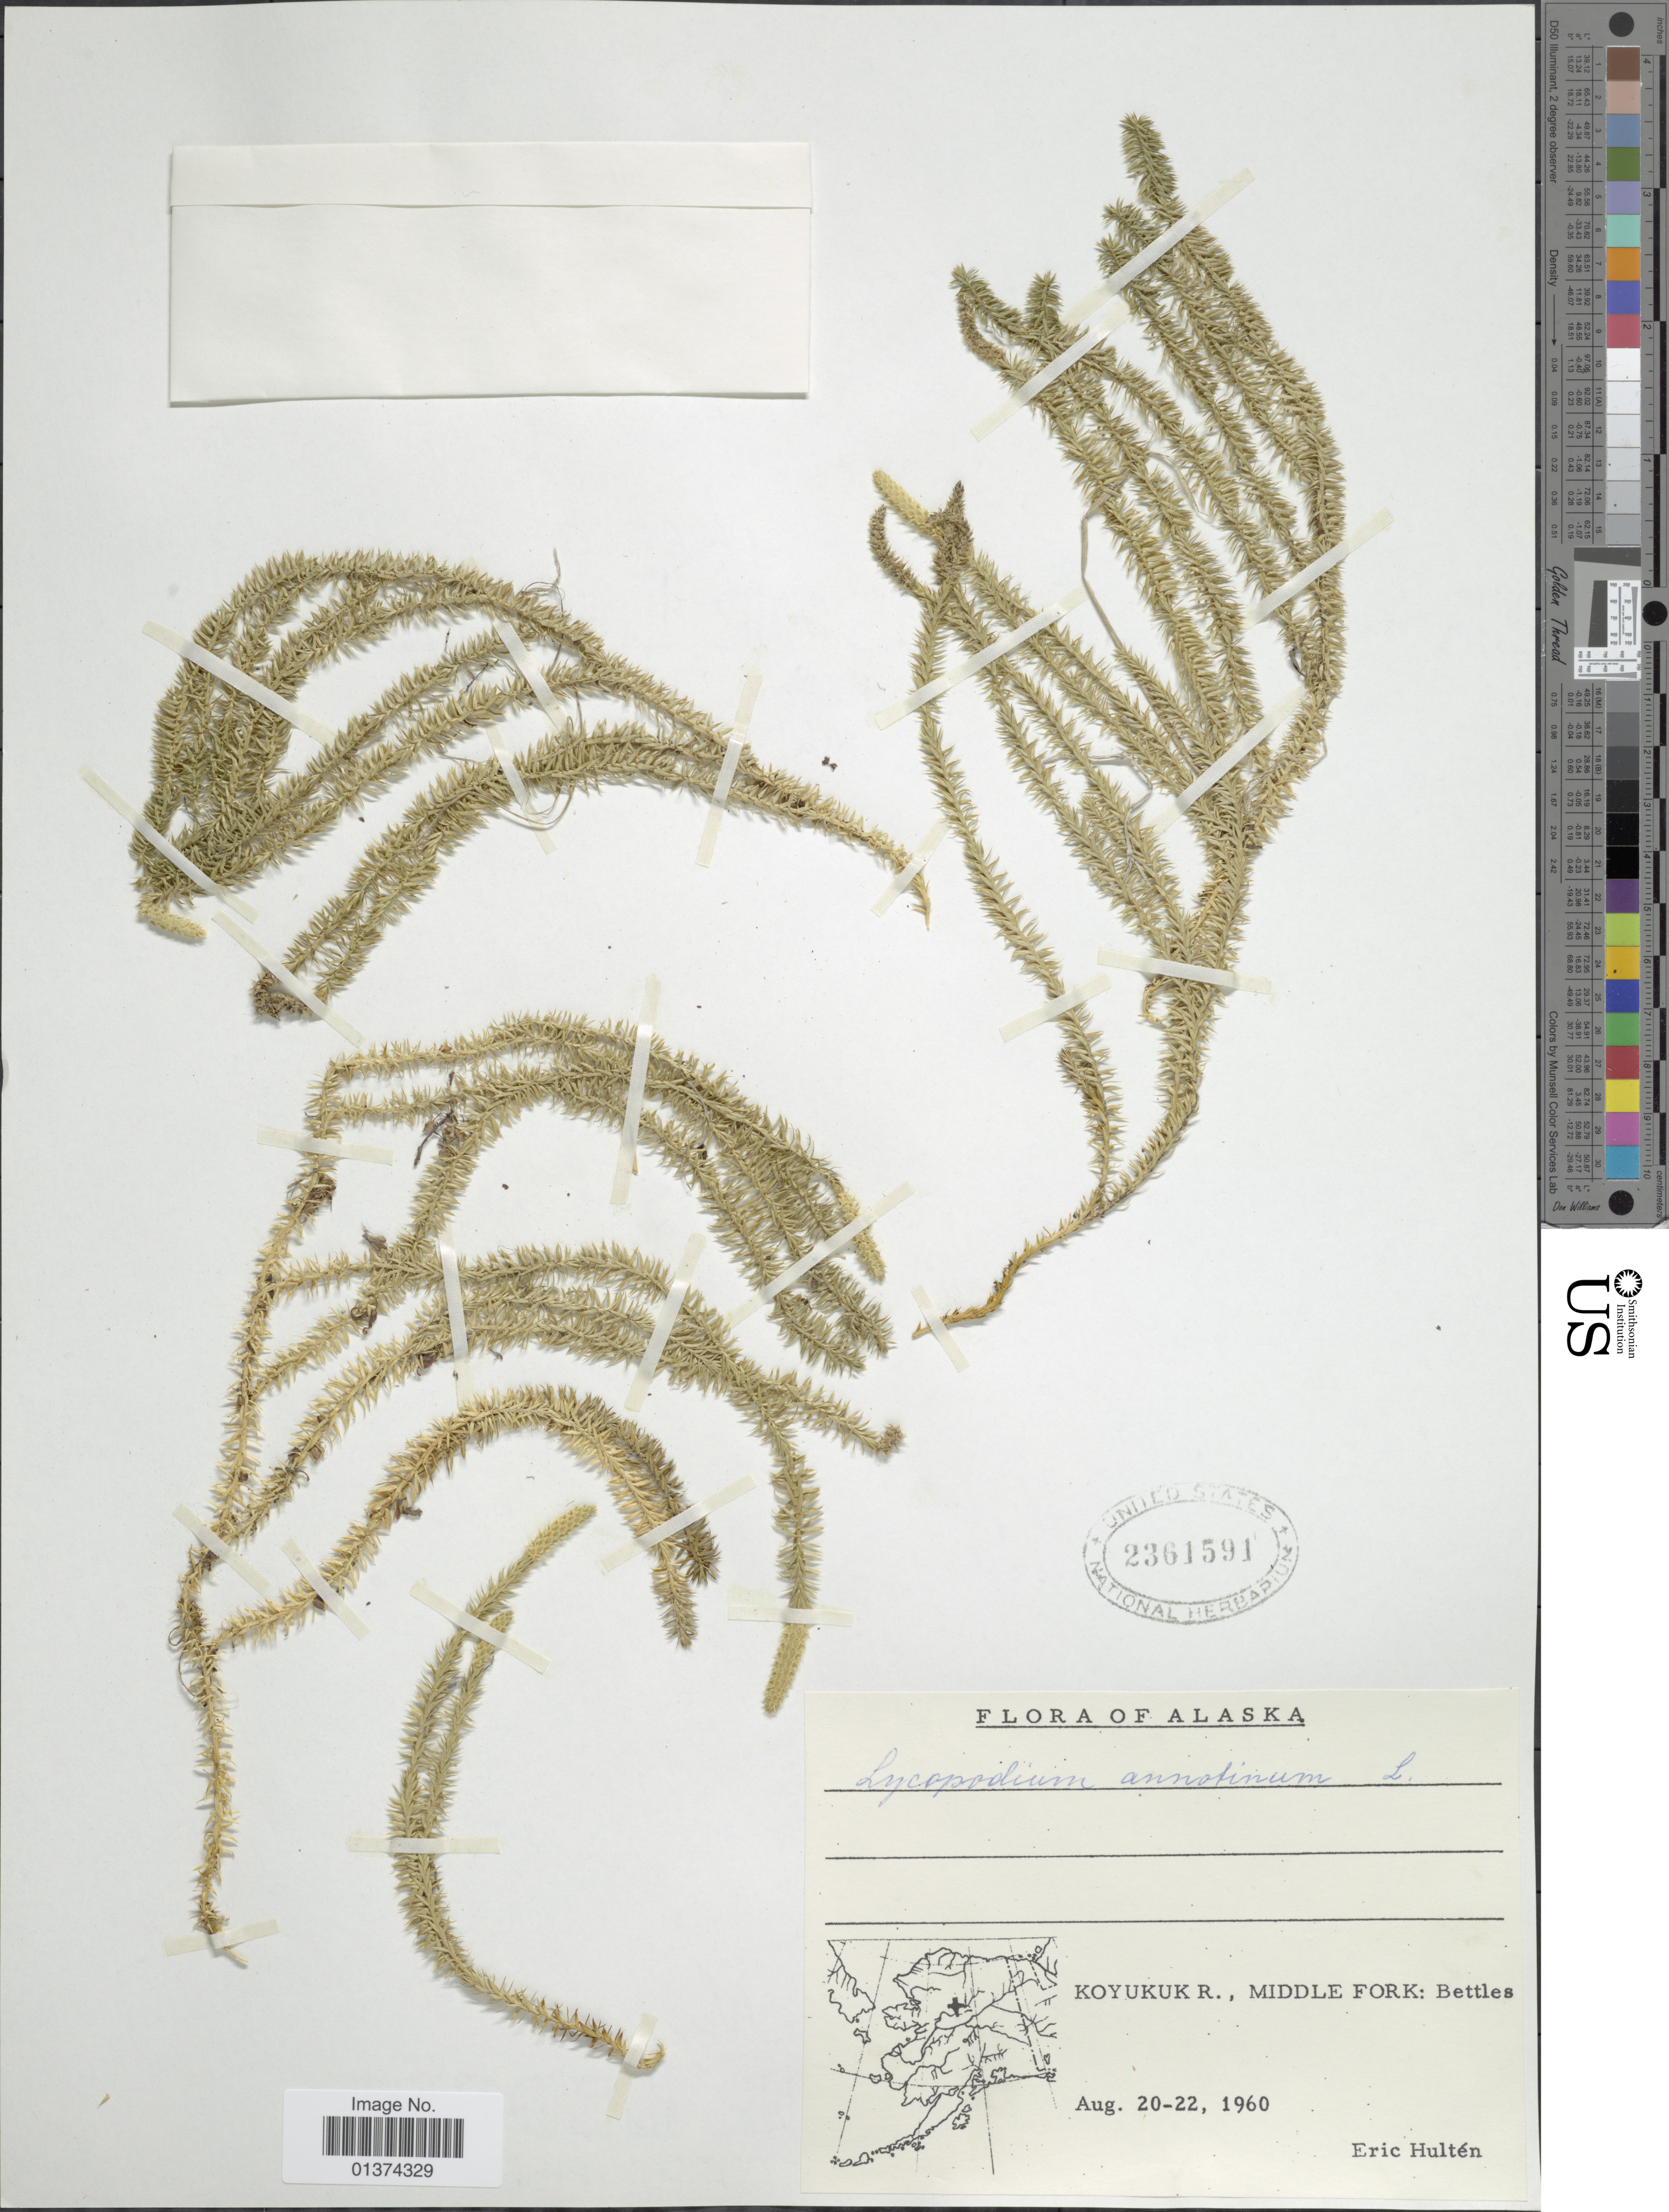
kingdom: Plantae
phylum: Tracheophyta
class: Lycopodiopsida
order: Lycopodiales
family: Lycopodiaceae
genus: Spinulum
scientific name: Spinulum annotinum subsp. annotinum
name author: (L.) A. Haines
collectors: E. G. Hultén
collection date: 1960-08-20/1960-08-22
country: United States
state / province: Alaska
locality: Koyukuk R., Middle Fork: Bettles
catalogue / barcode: US 2361591